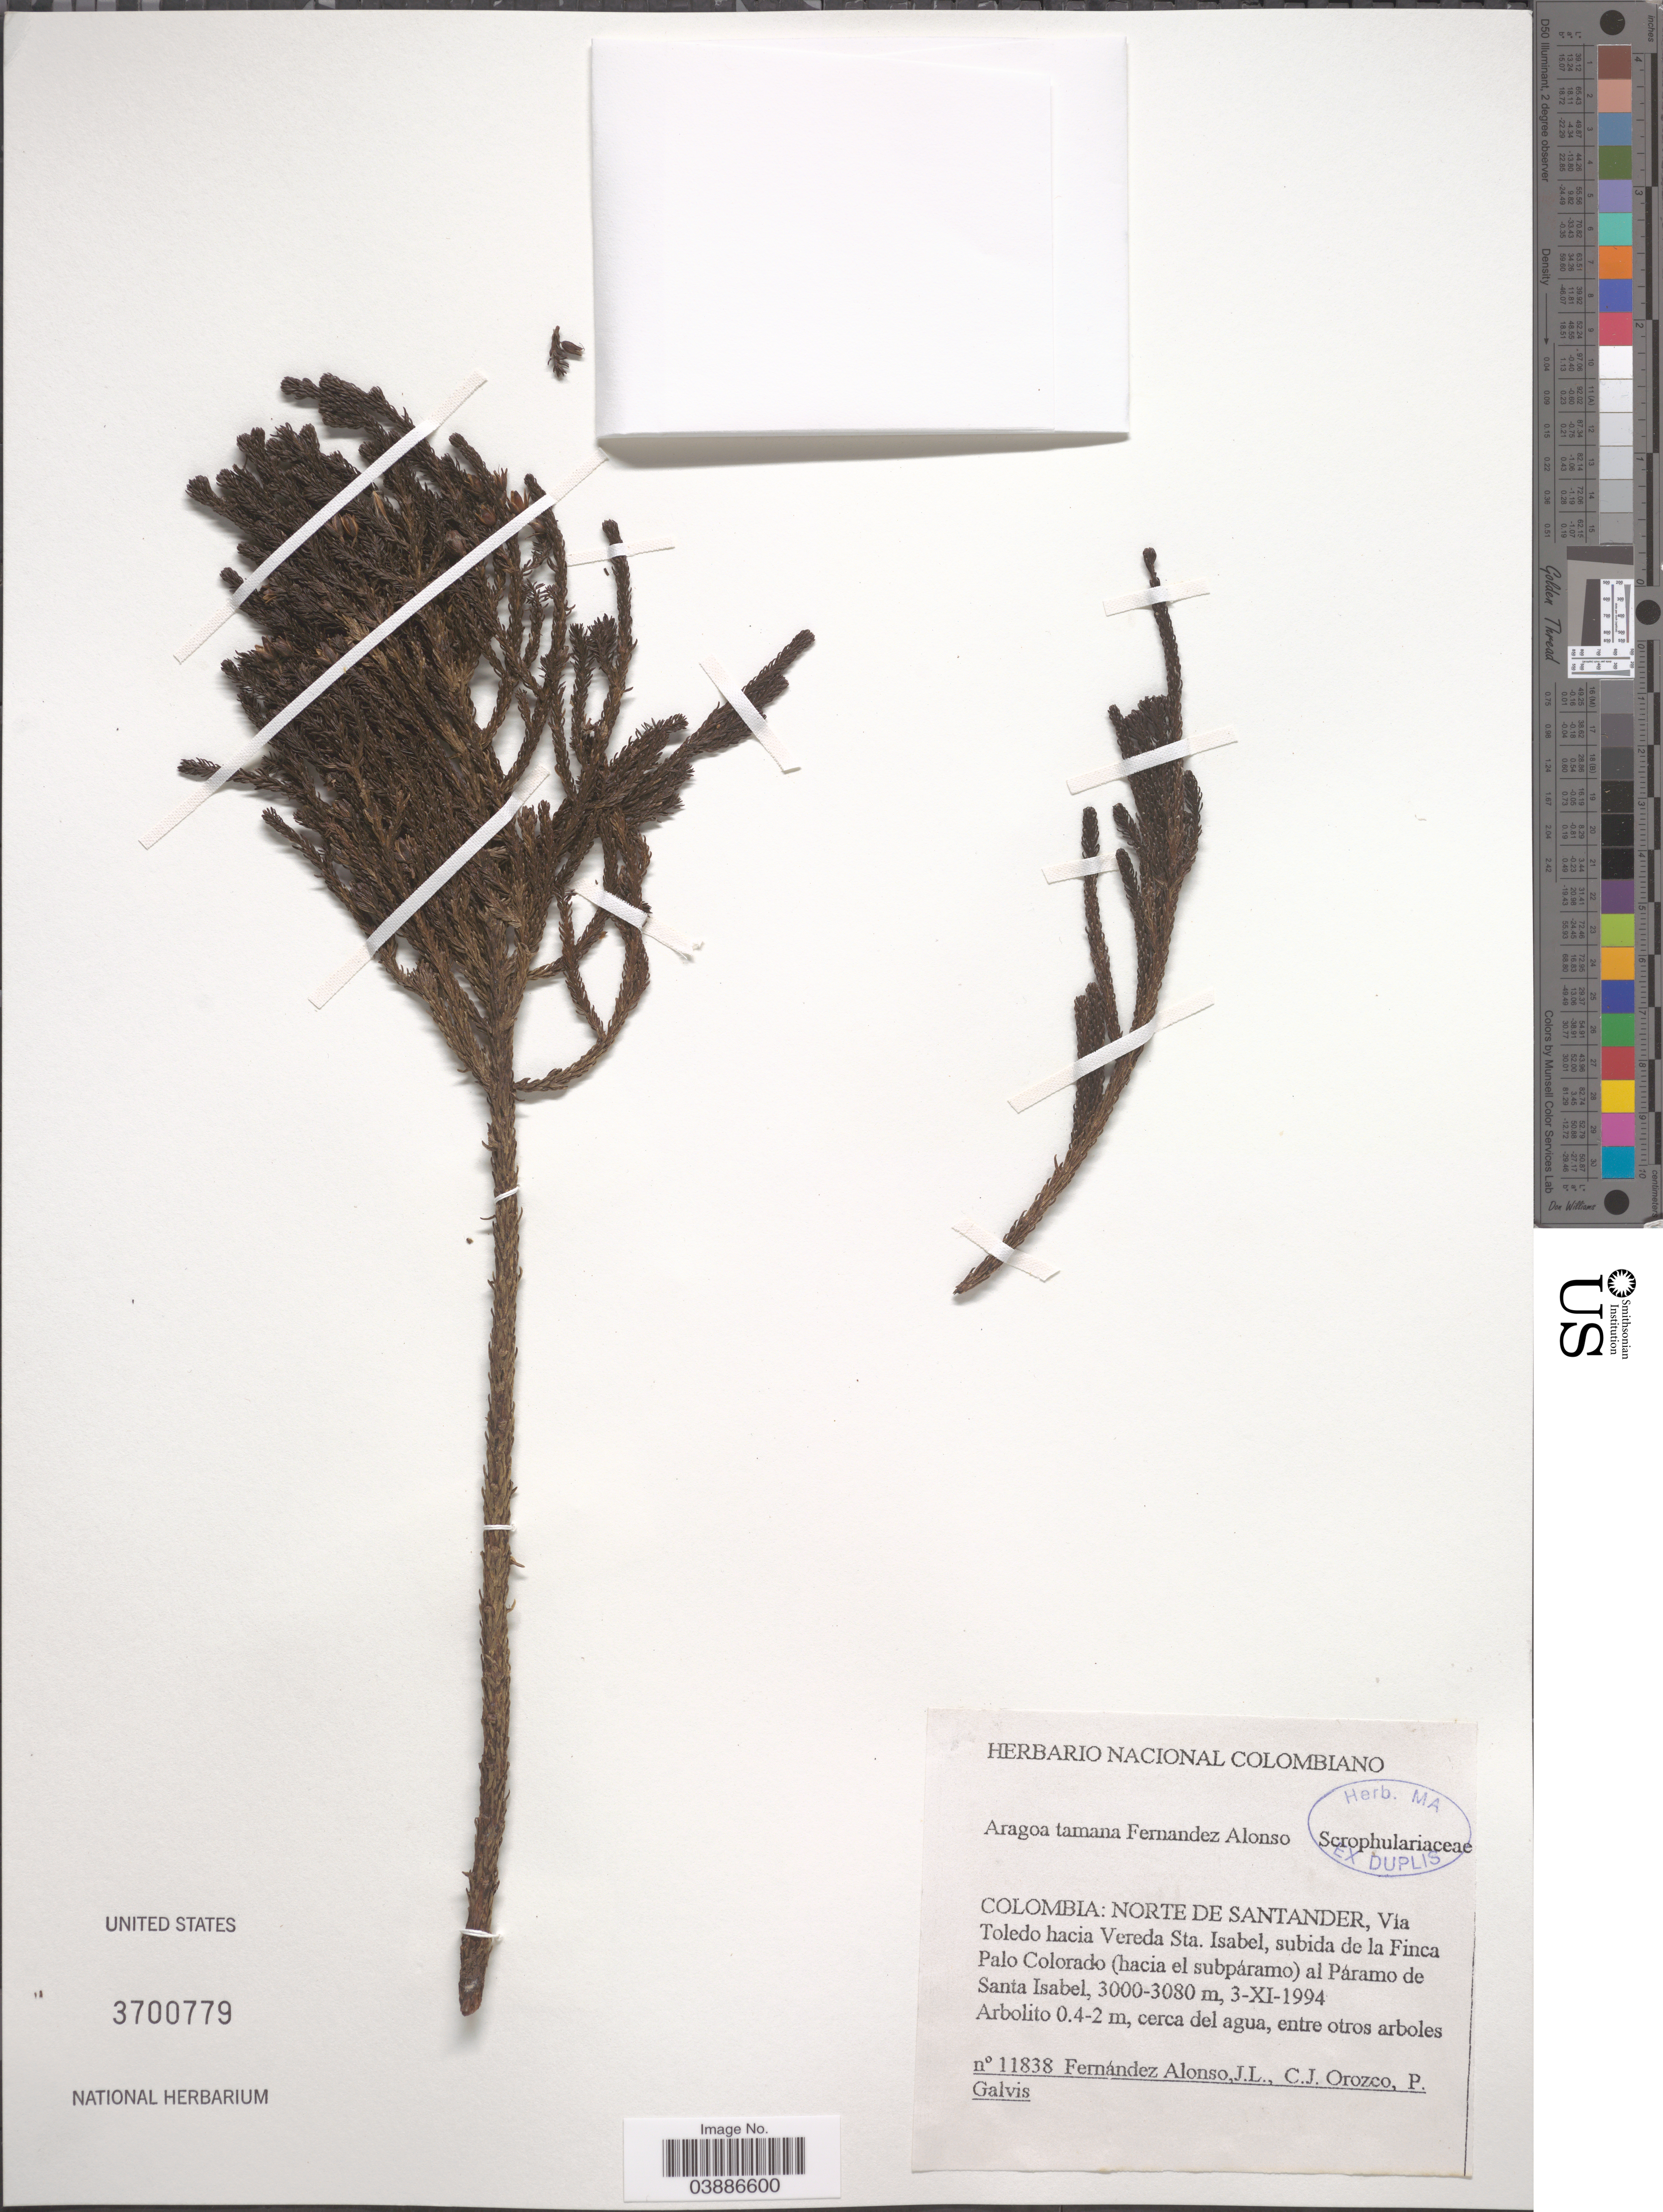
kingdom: Plantae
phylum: Tracheophyta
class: Magnoliopsida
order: Lamiales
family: Plantaginaceae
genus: Aragoa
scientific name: Aragoa tamana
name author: Fern. Alonso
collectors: J. L. Fernández-Alonso, C. Orozco & P. Galvis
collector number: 11838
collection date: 1994-11-03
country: Colombia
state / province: Norte de Santander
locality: Vía Toledo hacia Vereda Sta. Isabel, subida de la Finca Palo Colorado (hacia el subpáramo) al Páramo de Santa Isabel.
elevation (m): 3000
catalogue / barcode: US 3700779